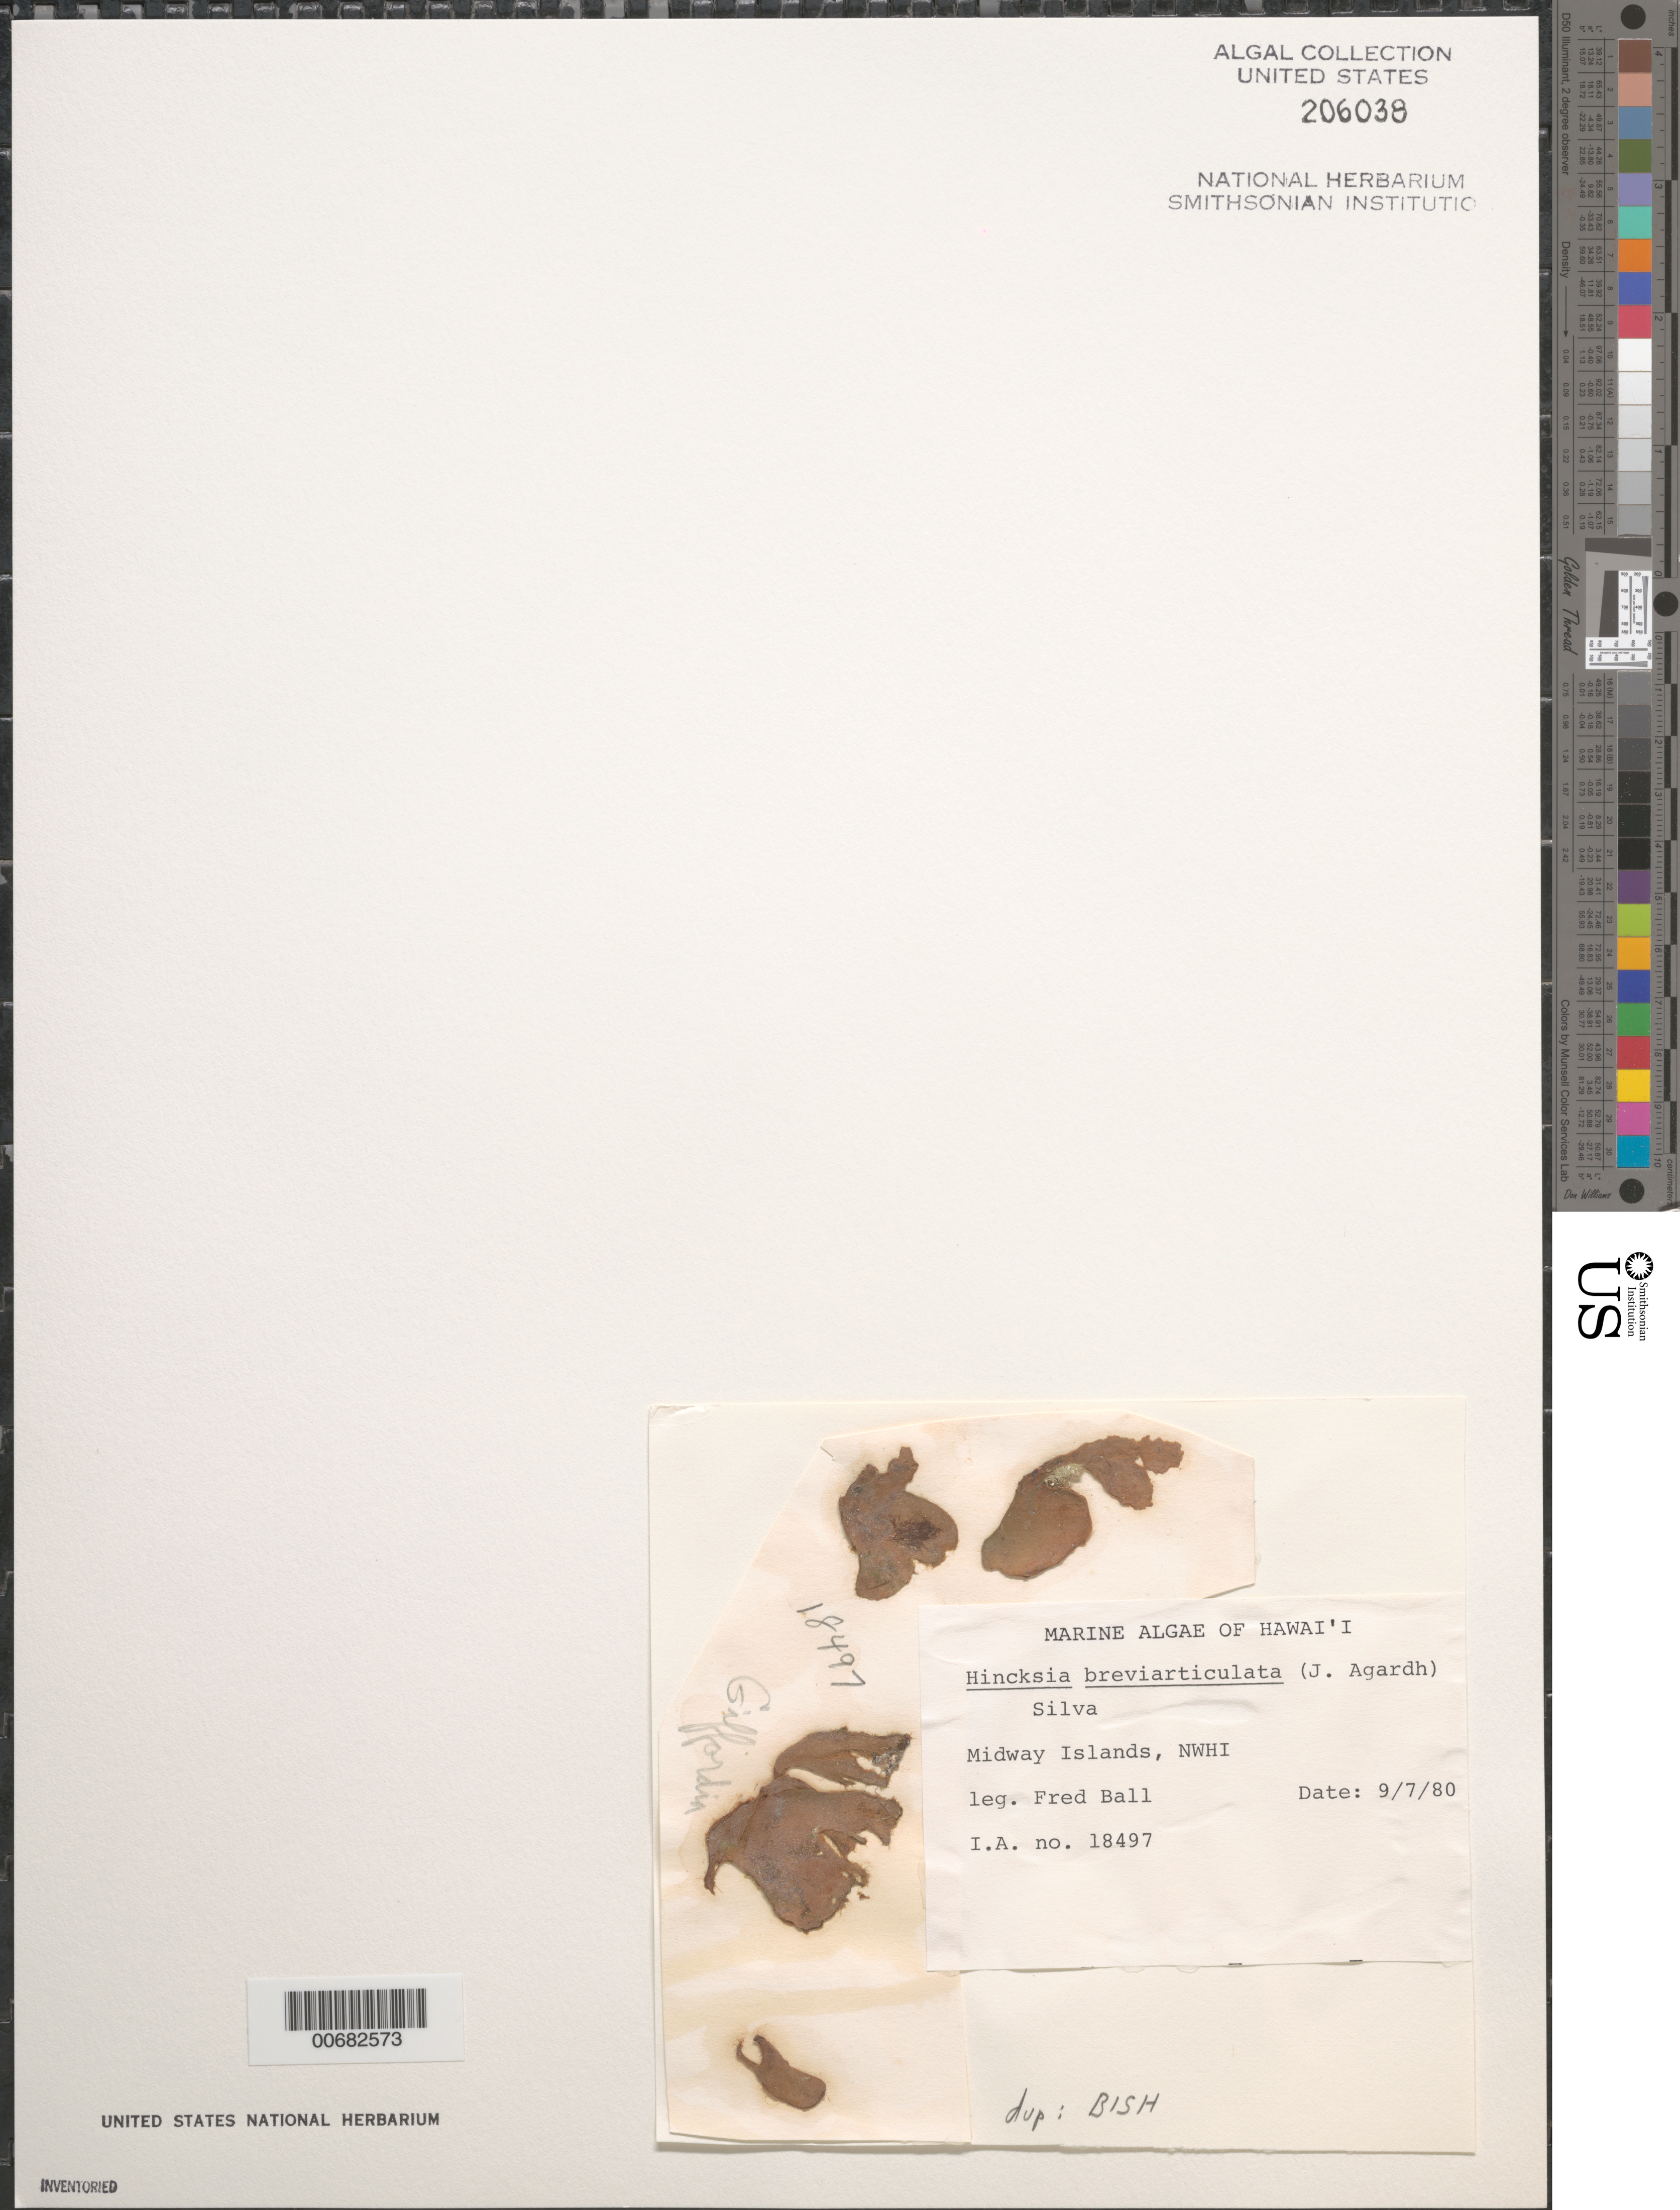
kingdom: Chromista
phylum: Ochrophyta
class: Phaeophyceae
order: Scytothamnales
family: Asteronemataceae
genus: Asteronema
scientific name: Asteronema breviarticulatum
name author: (J. Agardh) Ouriques & Bouzon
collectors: F. Ball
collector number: IAA 18497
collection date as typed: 07 Sep 1980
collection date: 1980-09-07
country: U.S. Administered Pacific Islands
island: Midway Atoll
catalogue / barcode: US 206038